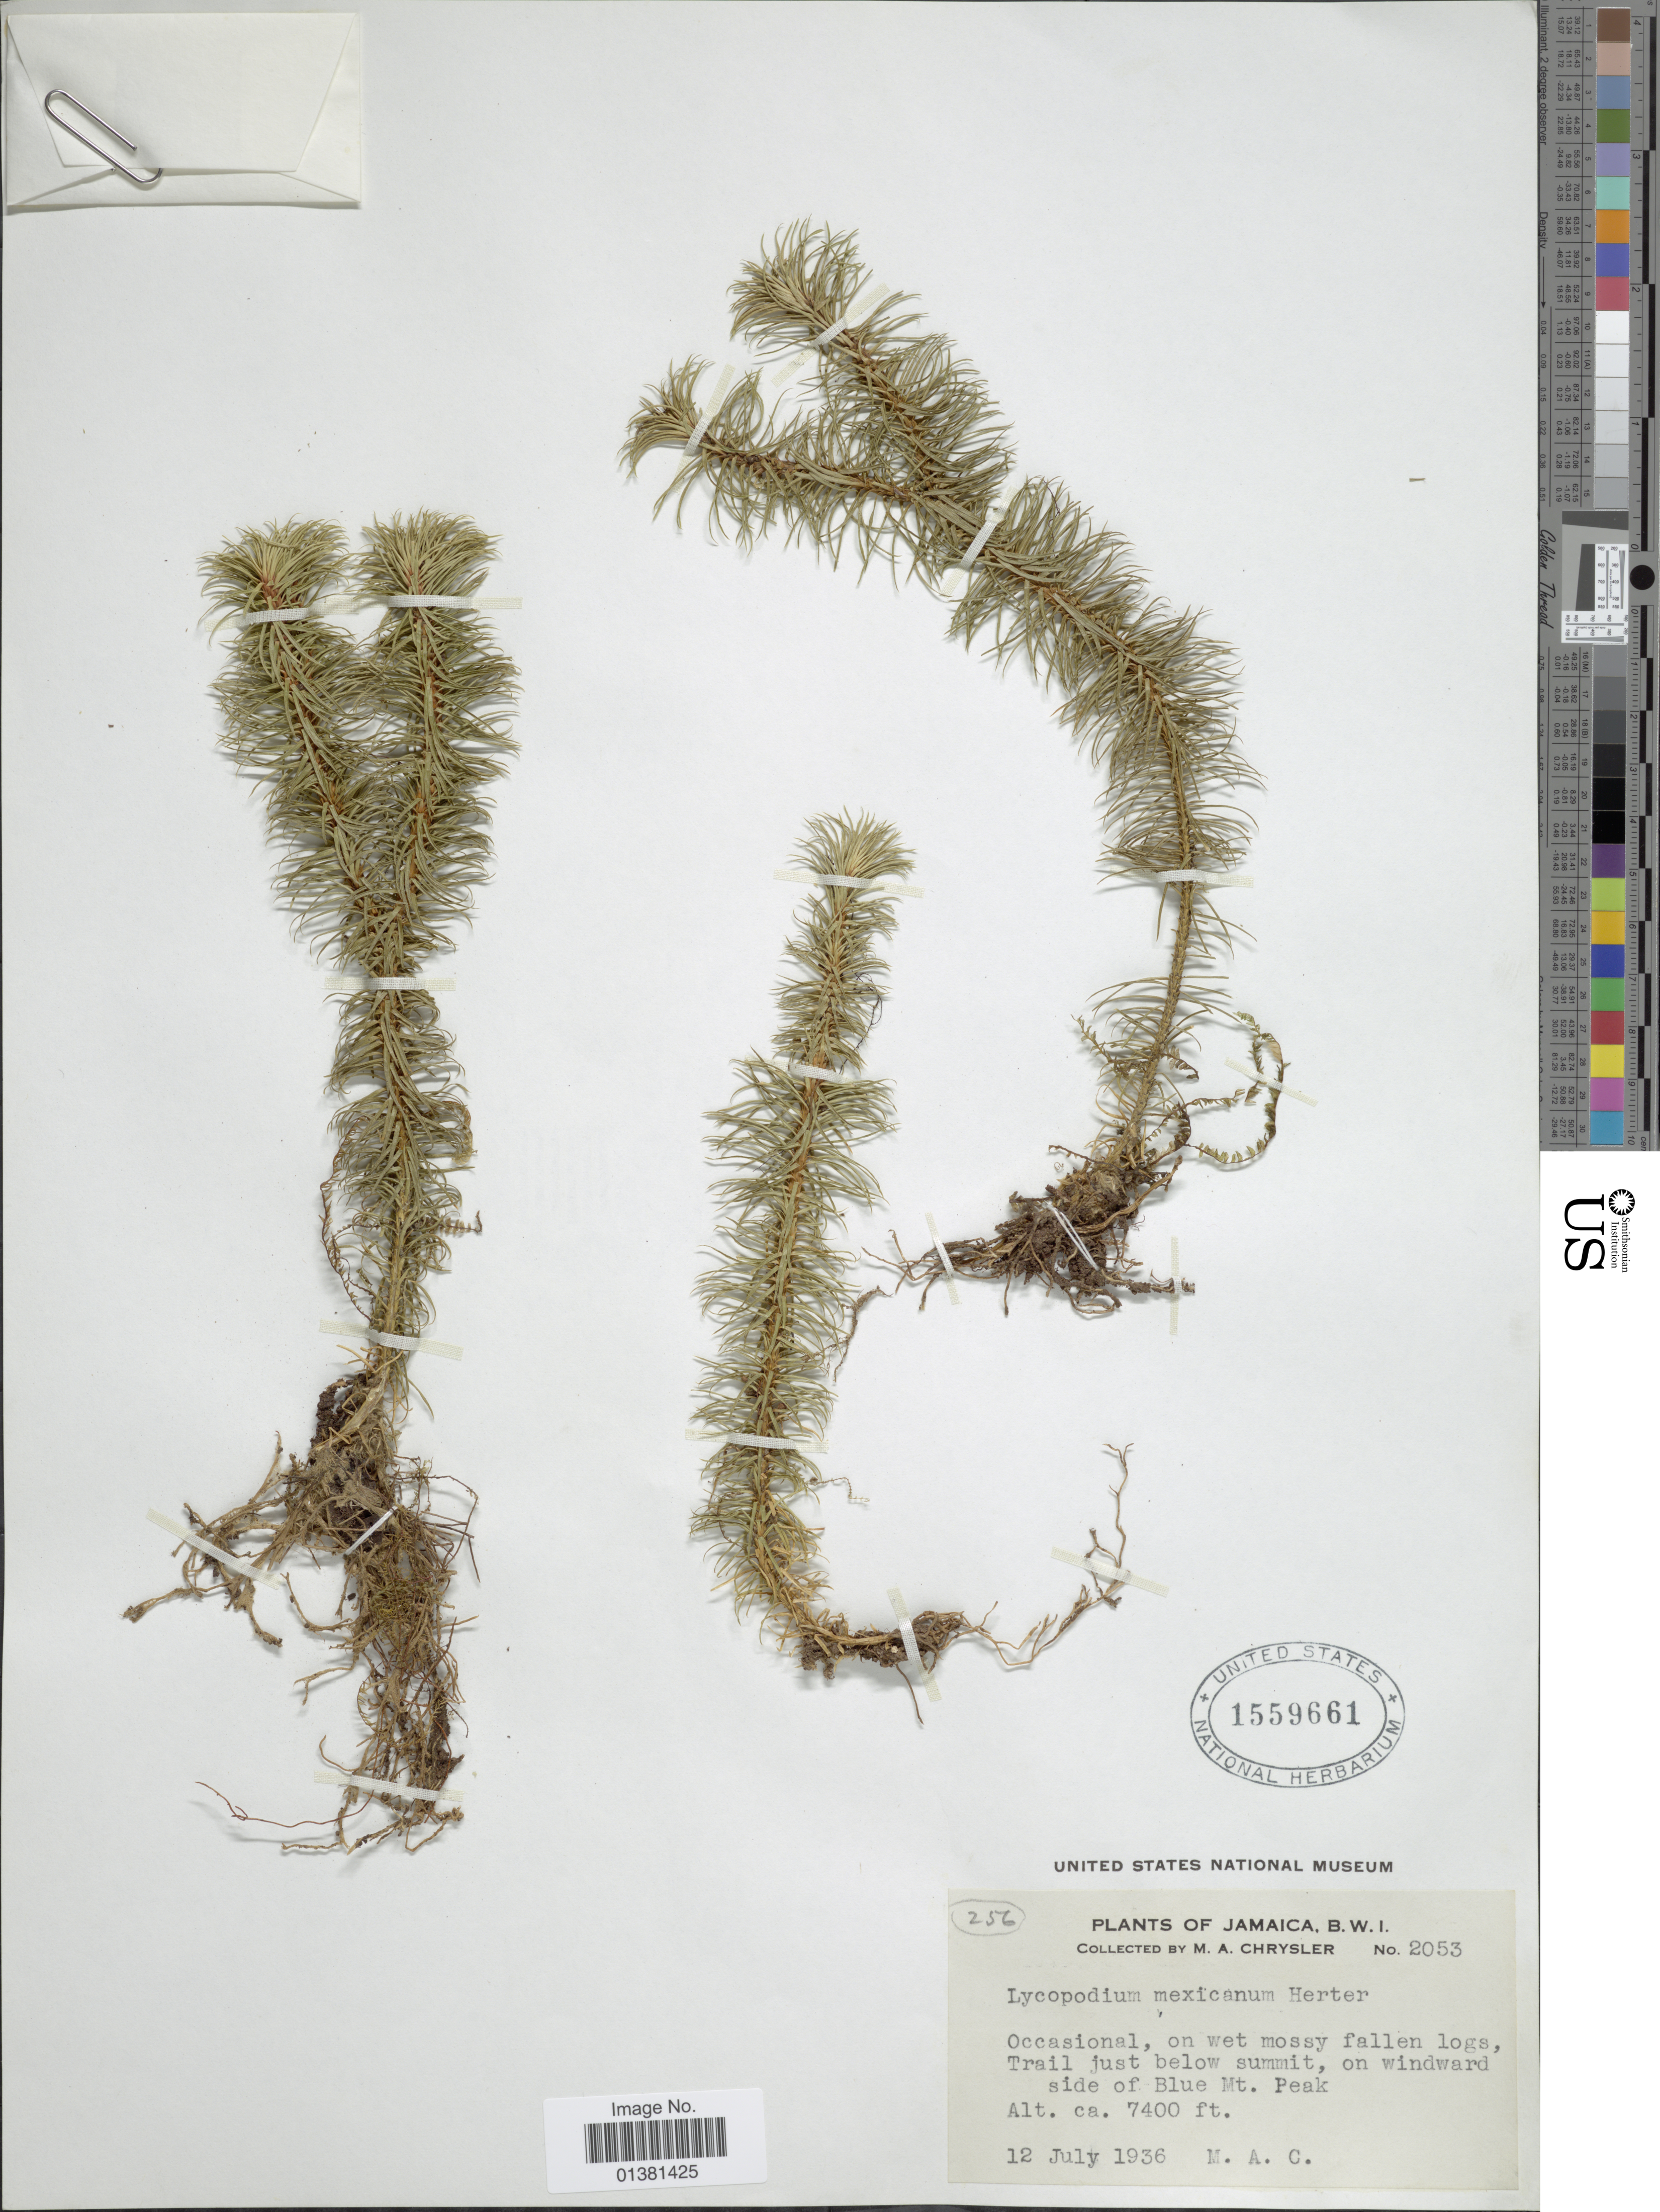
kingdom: Plantae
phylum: Tracheophyta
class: Lycopodiopsida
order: Lycopodiales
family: Lycopodiaceae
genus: Phlegmariurus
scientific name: Phlegmariurus mexicanus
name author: (Herter) B. Øllg.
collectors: M. A. Chrysler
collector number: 2053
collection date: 1936-07-12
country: Jamaica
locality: Trail just below summit, on windward side of Blue Mt. Peak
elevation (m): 2256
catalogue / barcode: US 1559661